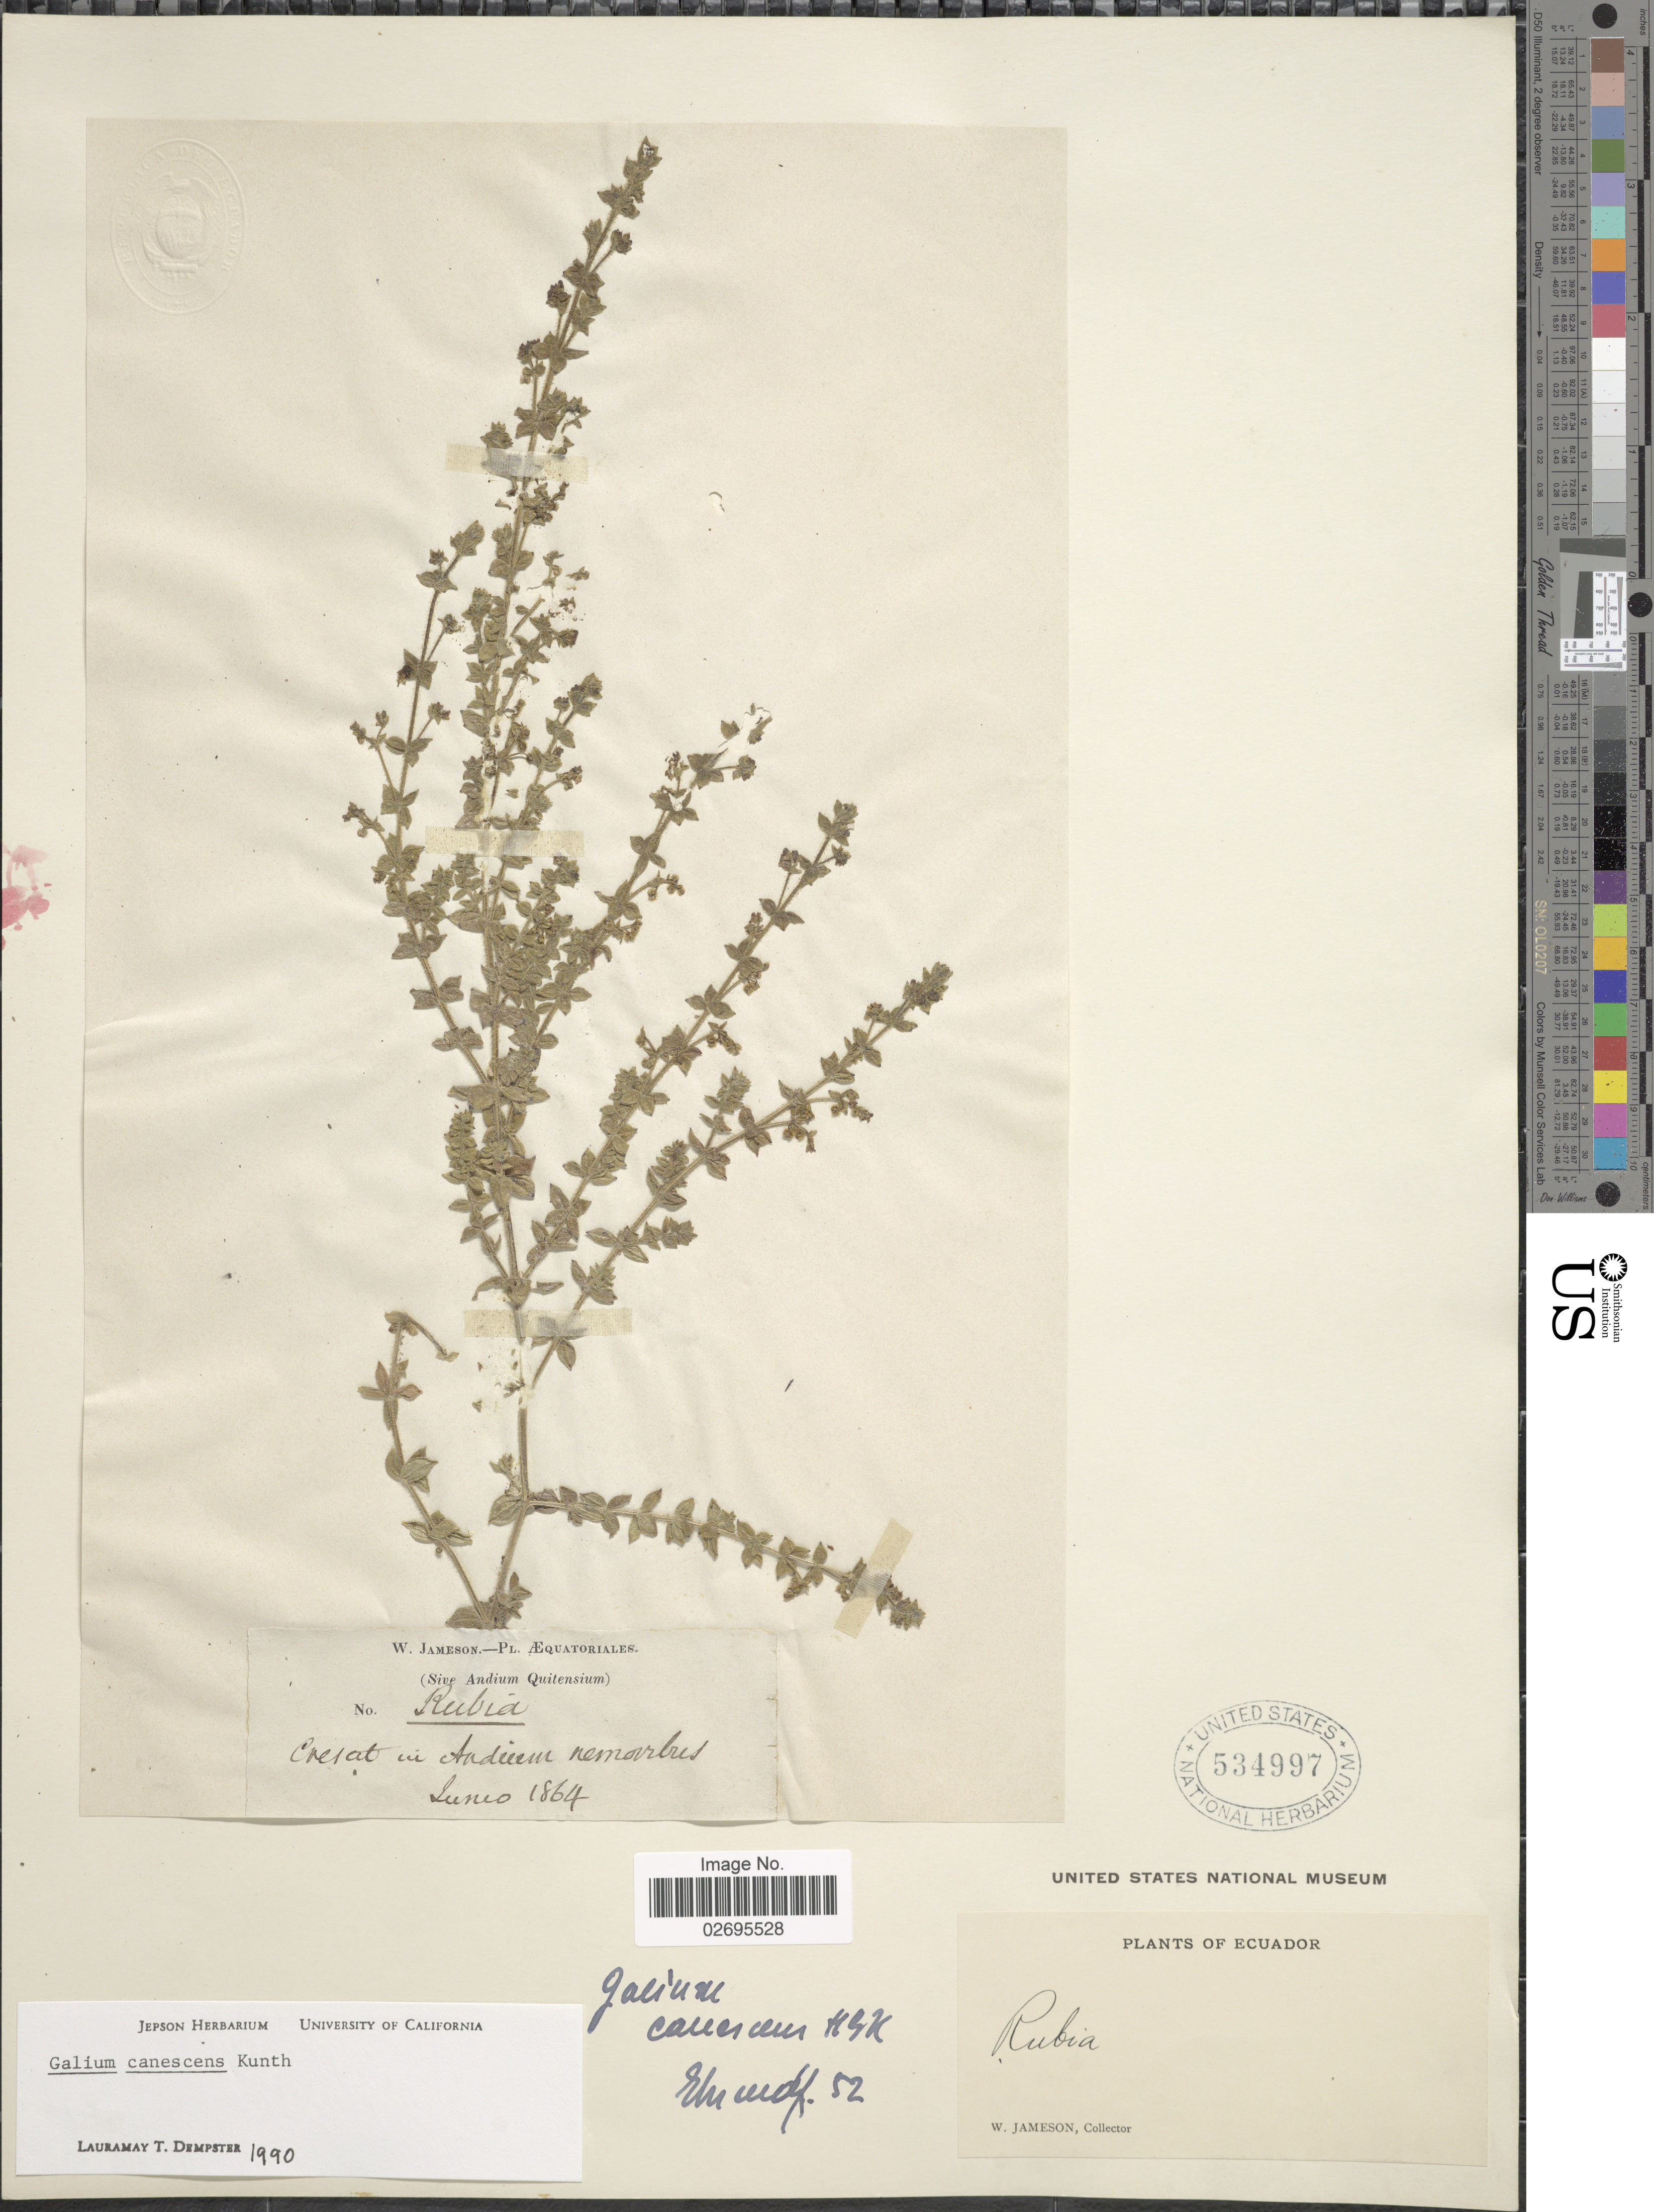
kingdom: Plantae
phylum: Tracheophyta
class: Magnoliopsida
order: Gentianales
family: Rubiaceae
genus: Galium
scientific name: Galium canescens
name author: Kunth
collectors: W. Jameson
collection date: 1864-06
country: Ecuador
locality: Crescit in Andium nemoribus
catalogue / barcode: US 534997